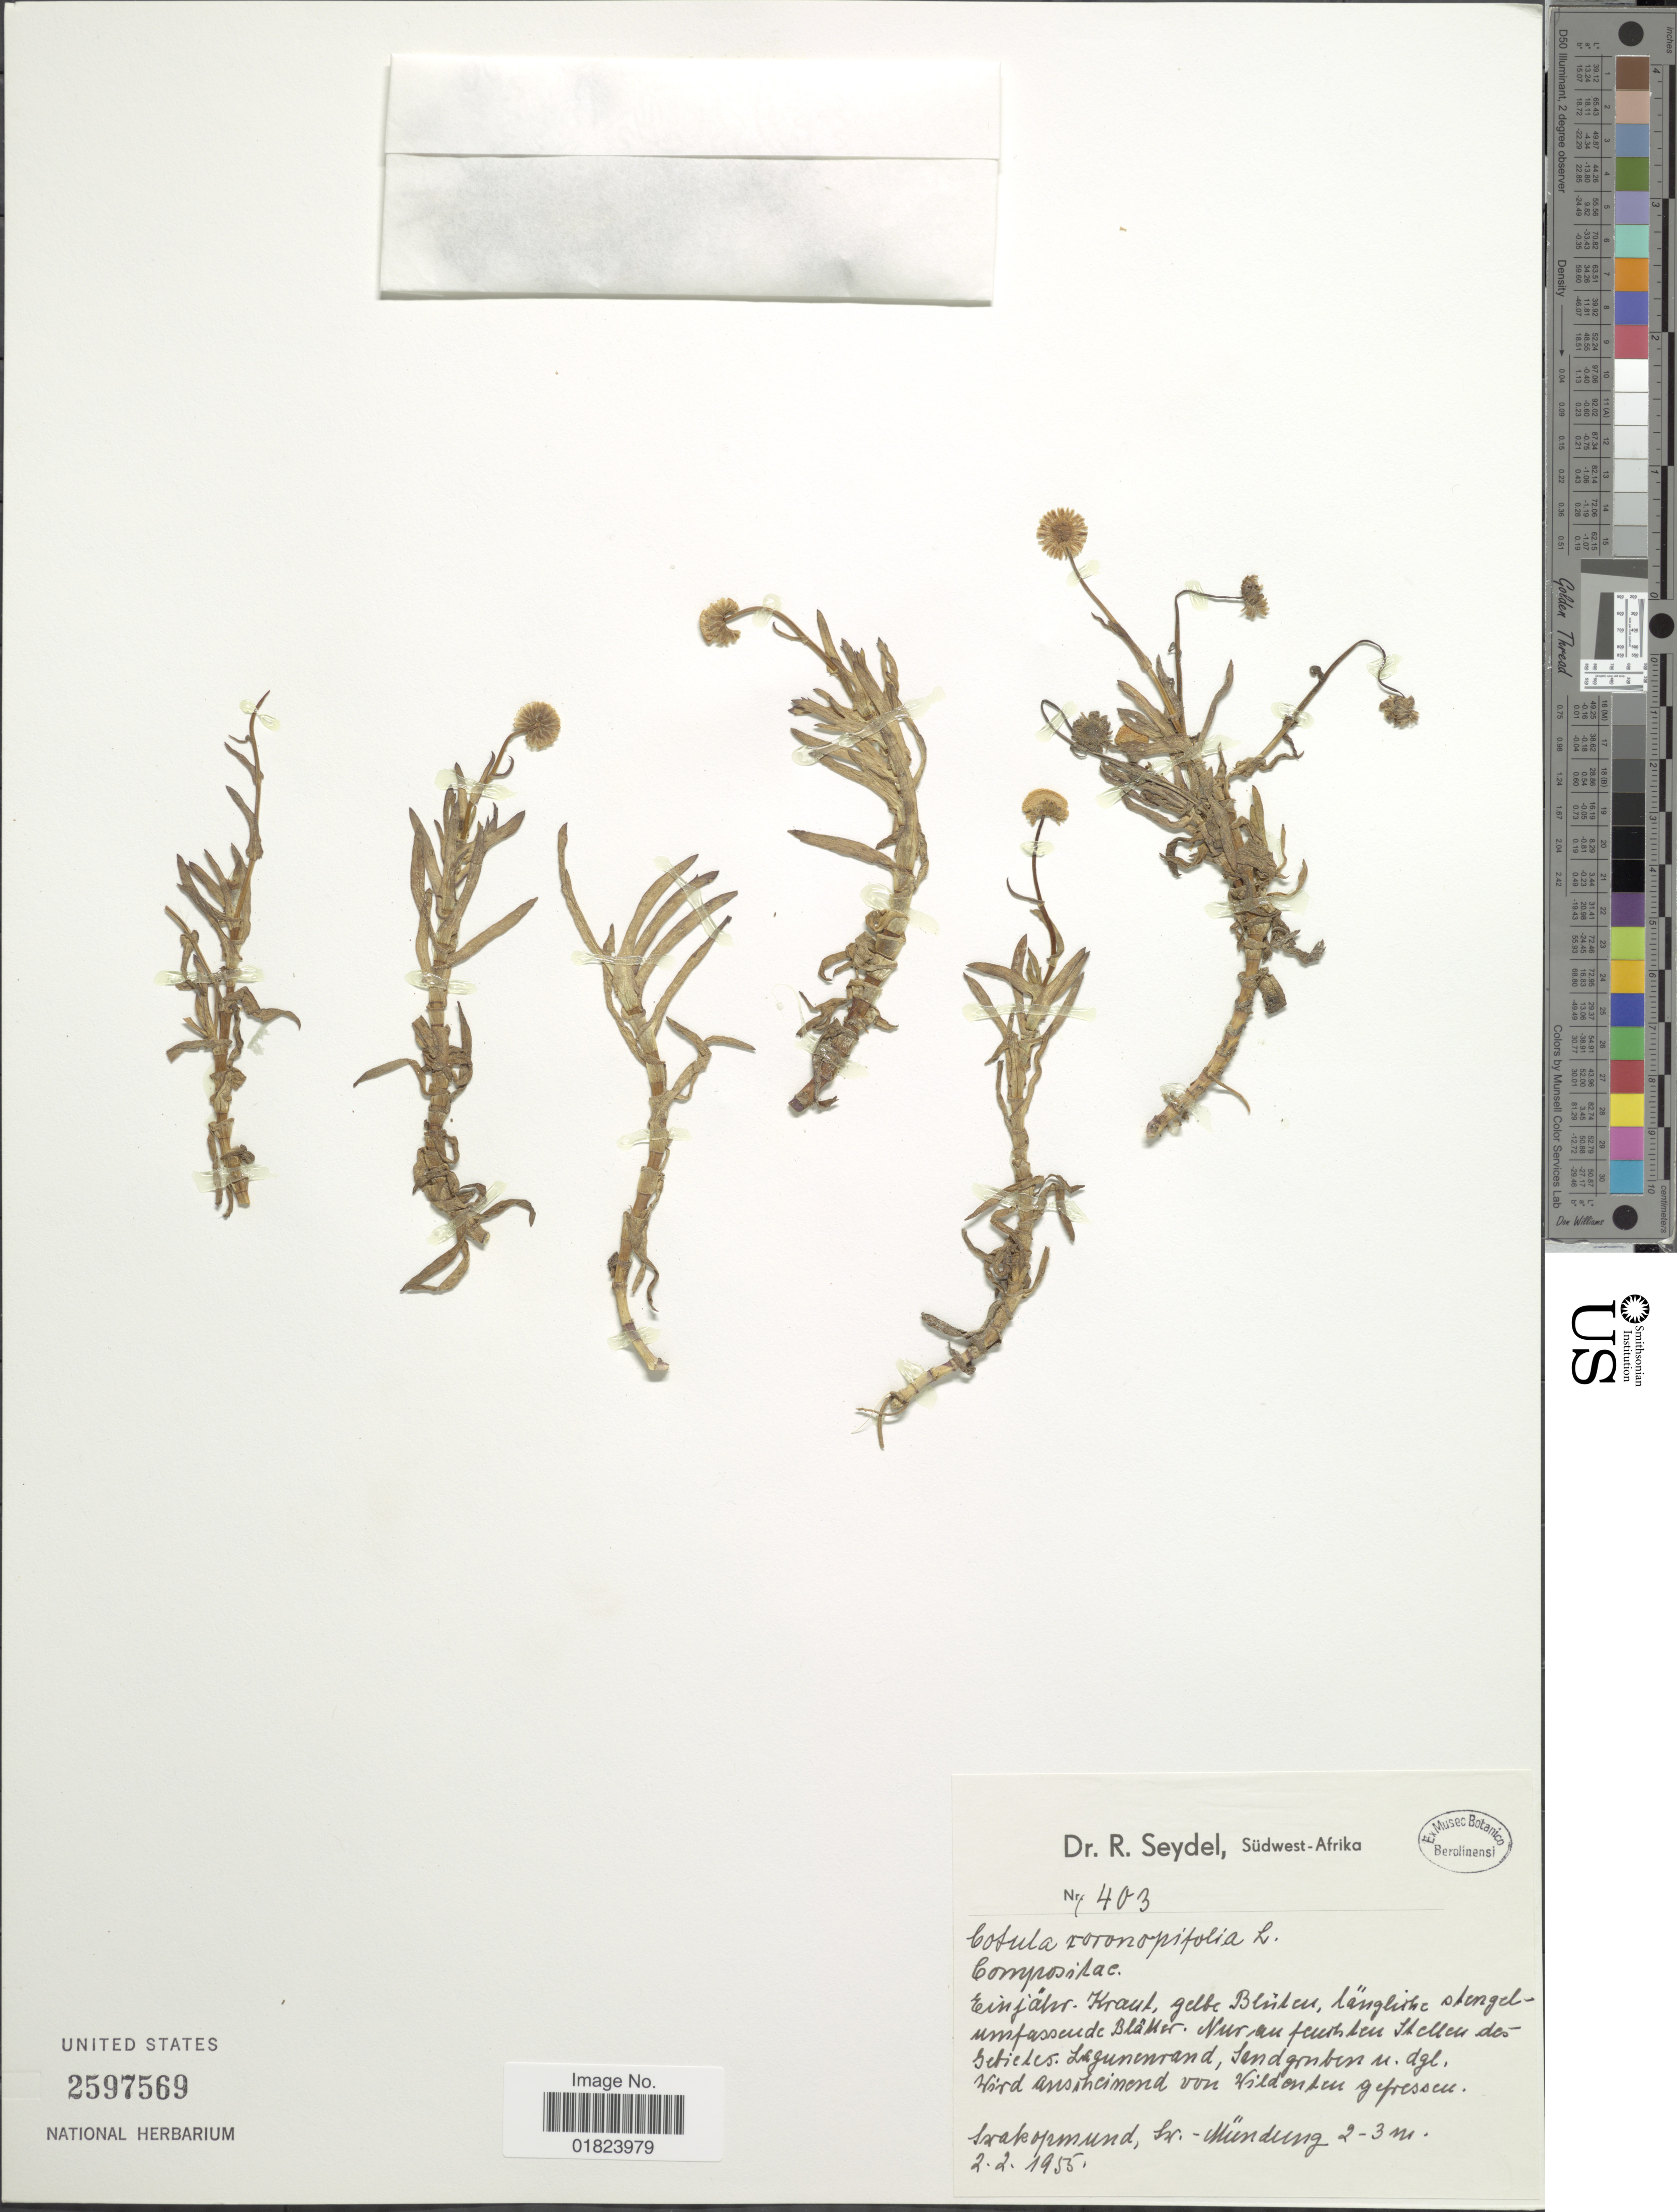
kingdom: Plantae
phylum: Tracheophyta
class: Magnoliopsida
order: Asterales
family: Asteraceae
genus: Cotula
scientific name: Cotula coronopifolia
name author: L.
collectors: R. Seydel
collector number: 403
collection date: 1955-02-02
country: Namibia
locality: Südwest-Afrika. Swakopmund, Sw. Mundung. 2-3 m.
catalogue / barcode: US 2597569